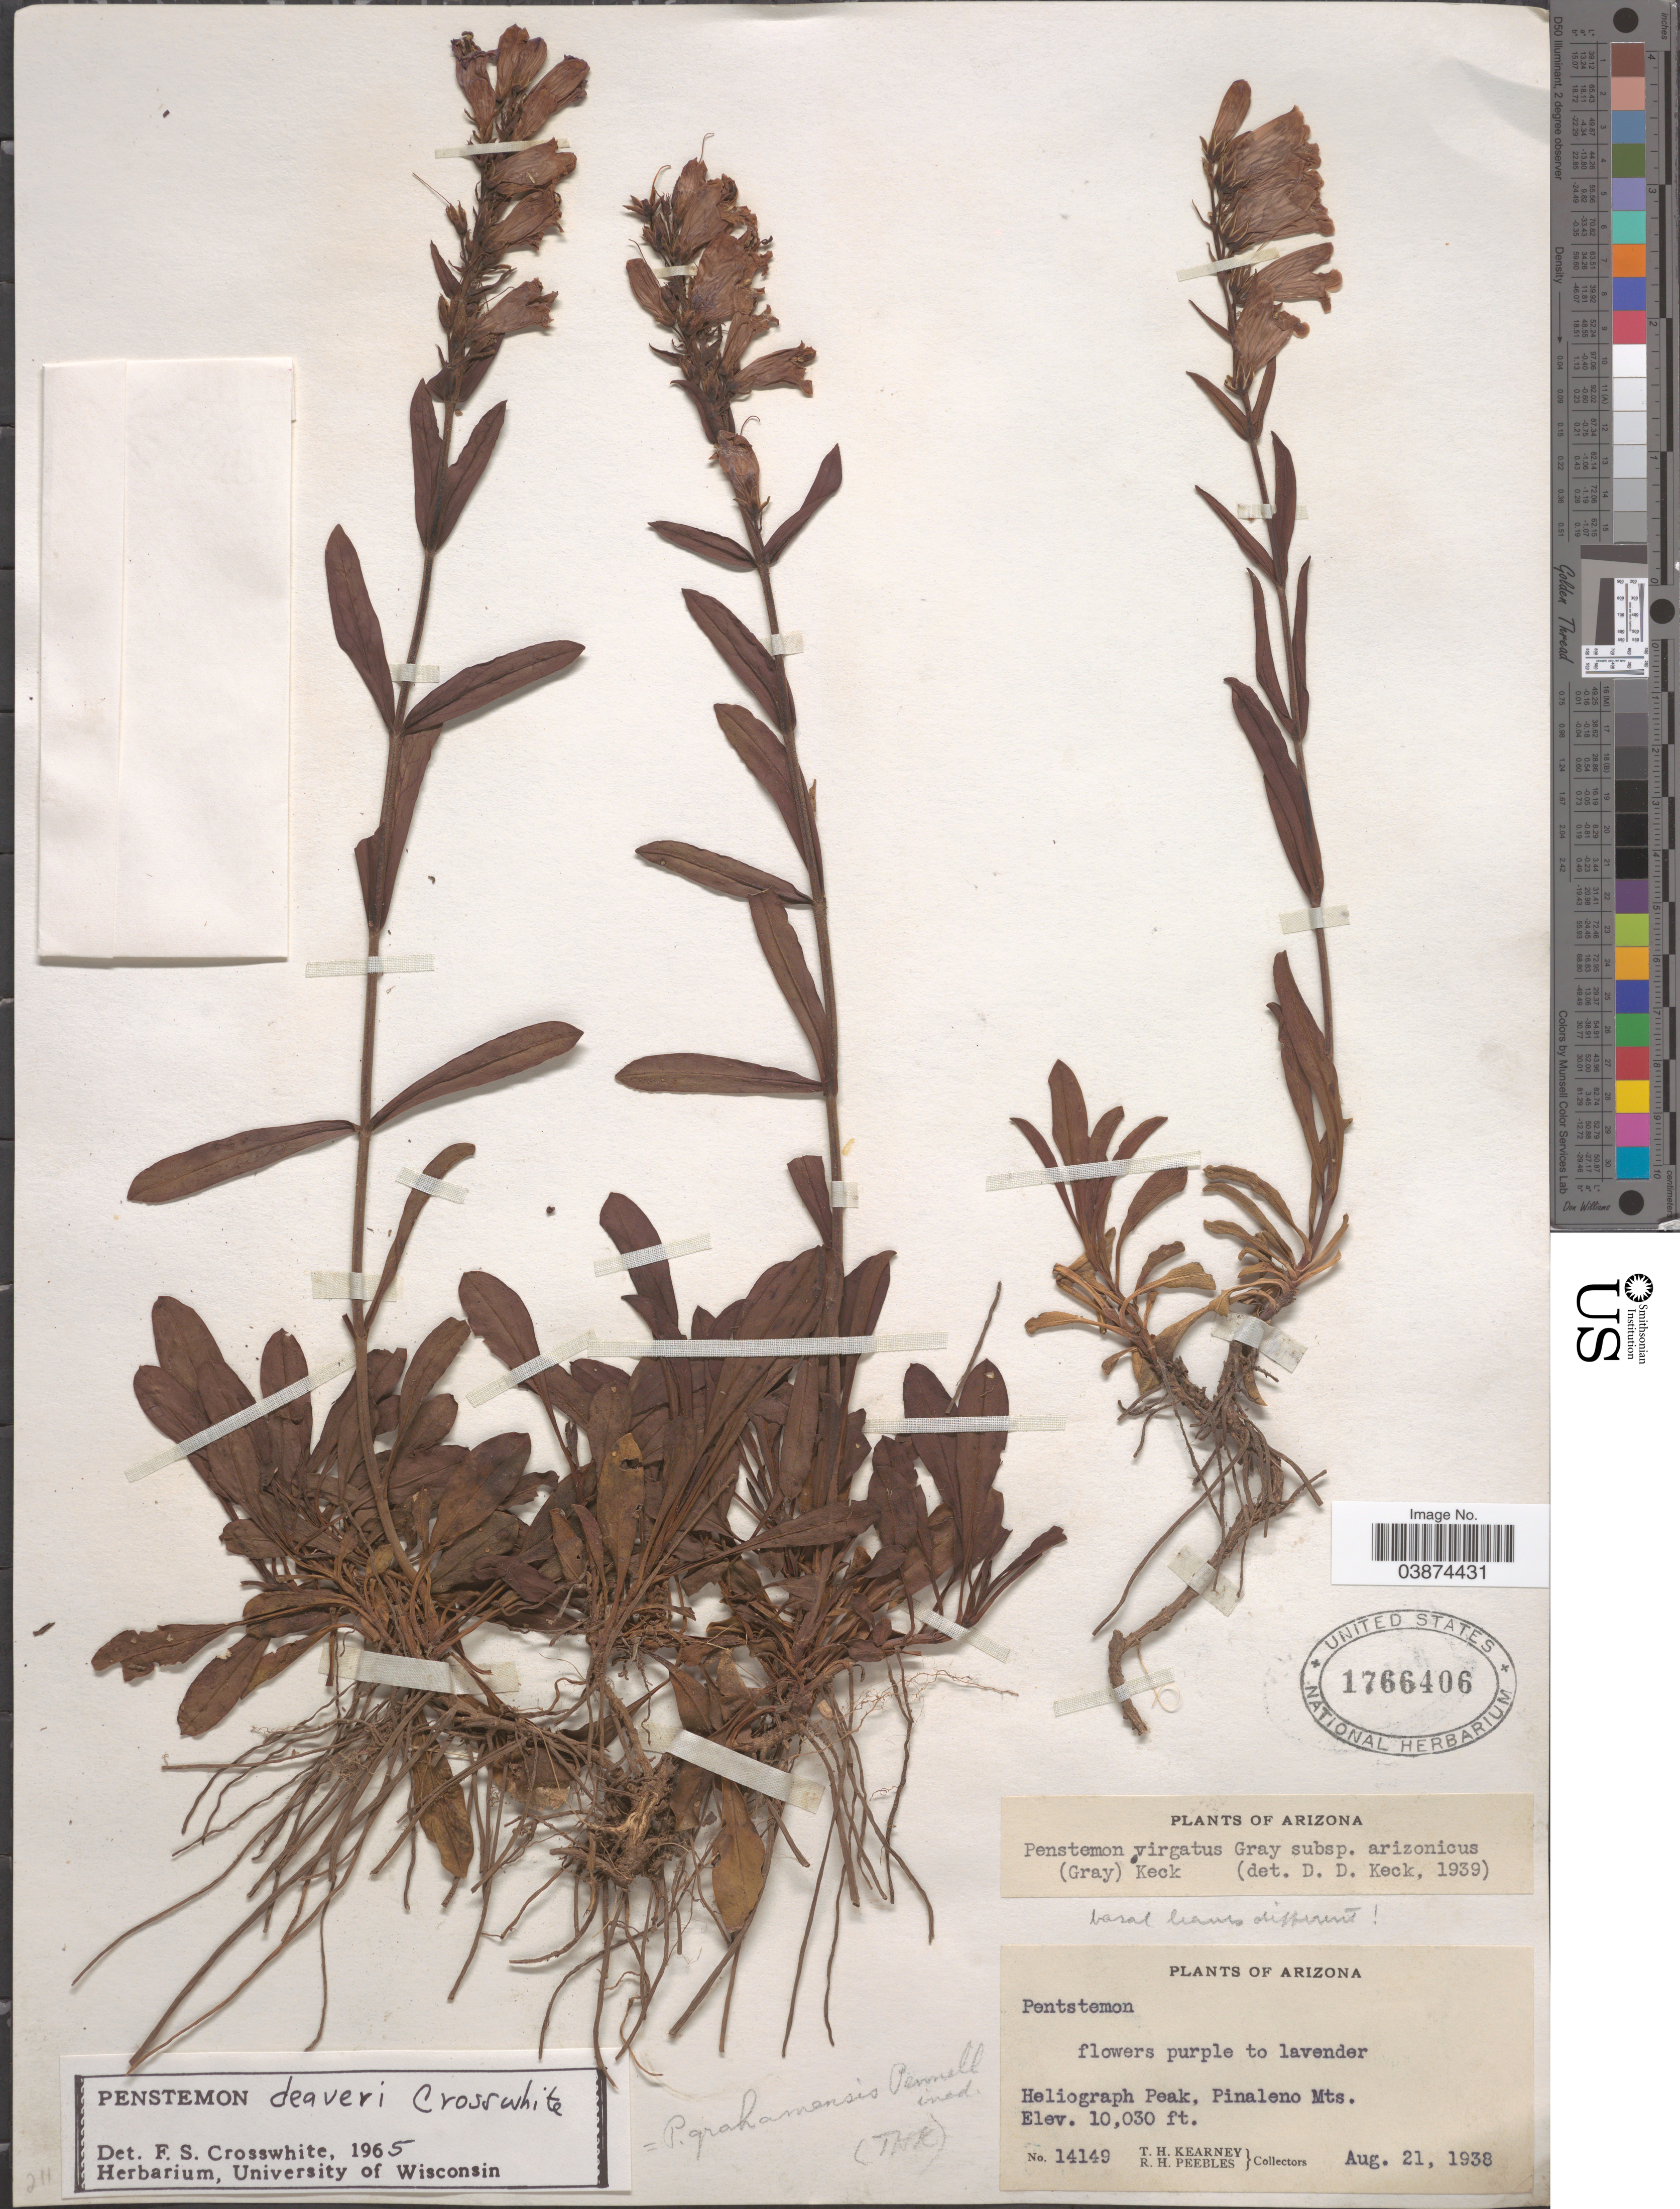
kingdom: Plantae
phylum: Tracheophyta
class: Magnoliopsida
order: Lamiales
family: Plantaginaceae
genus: Penstemon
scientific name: Penstemon deaveri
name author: Crosswh.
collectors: T. H. Kearney & R. H. Peebles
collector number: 14149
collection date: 1938-08-21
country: United States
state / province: Arizona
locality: Heliograph Peak, Pinaleno Mts.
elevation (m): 3057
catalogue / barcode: US 1766406